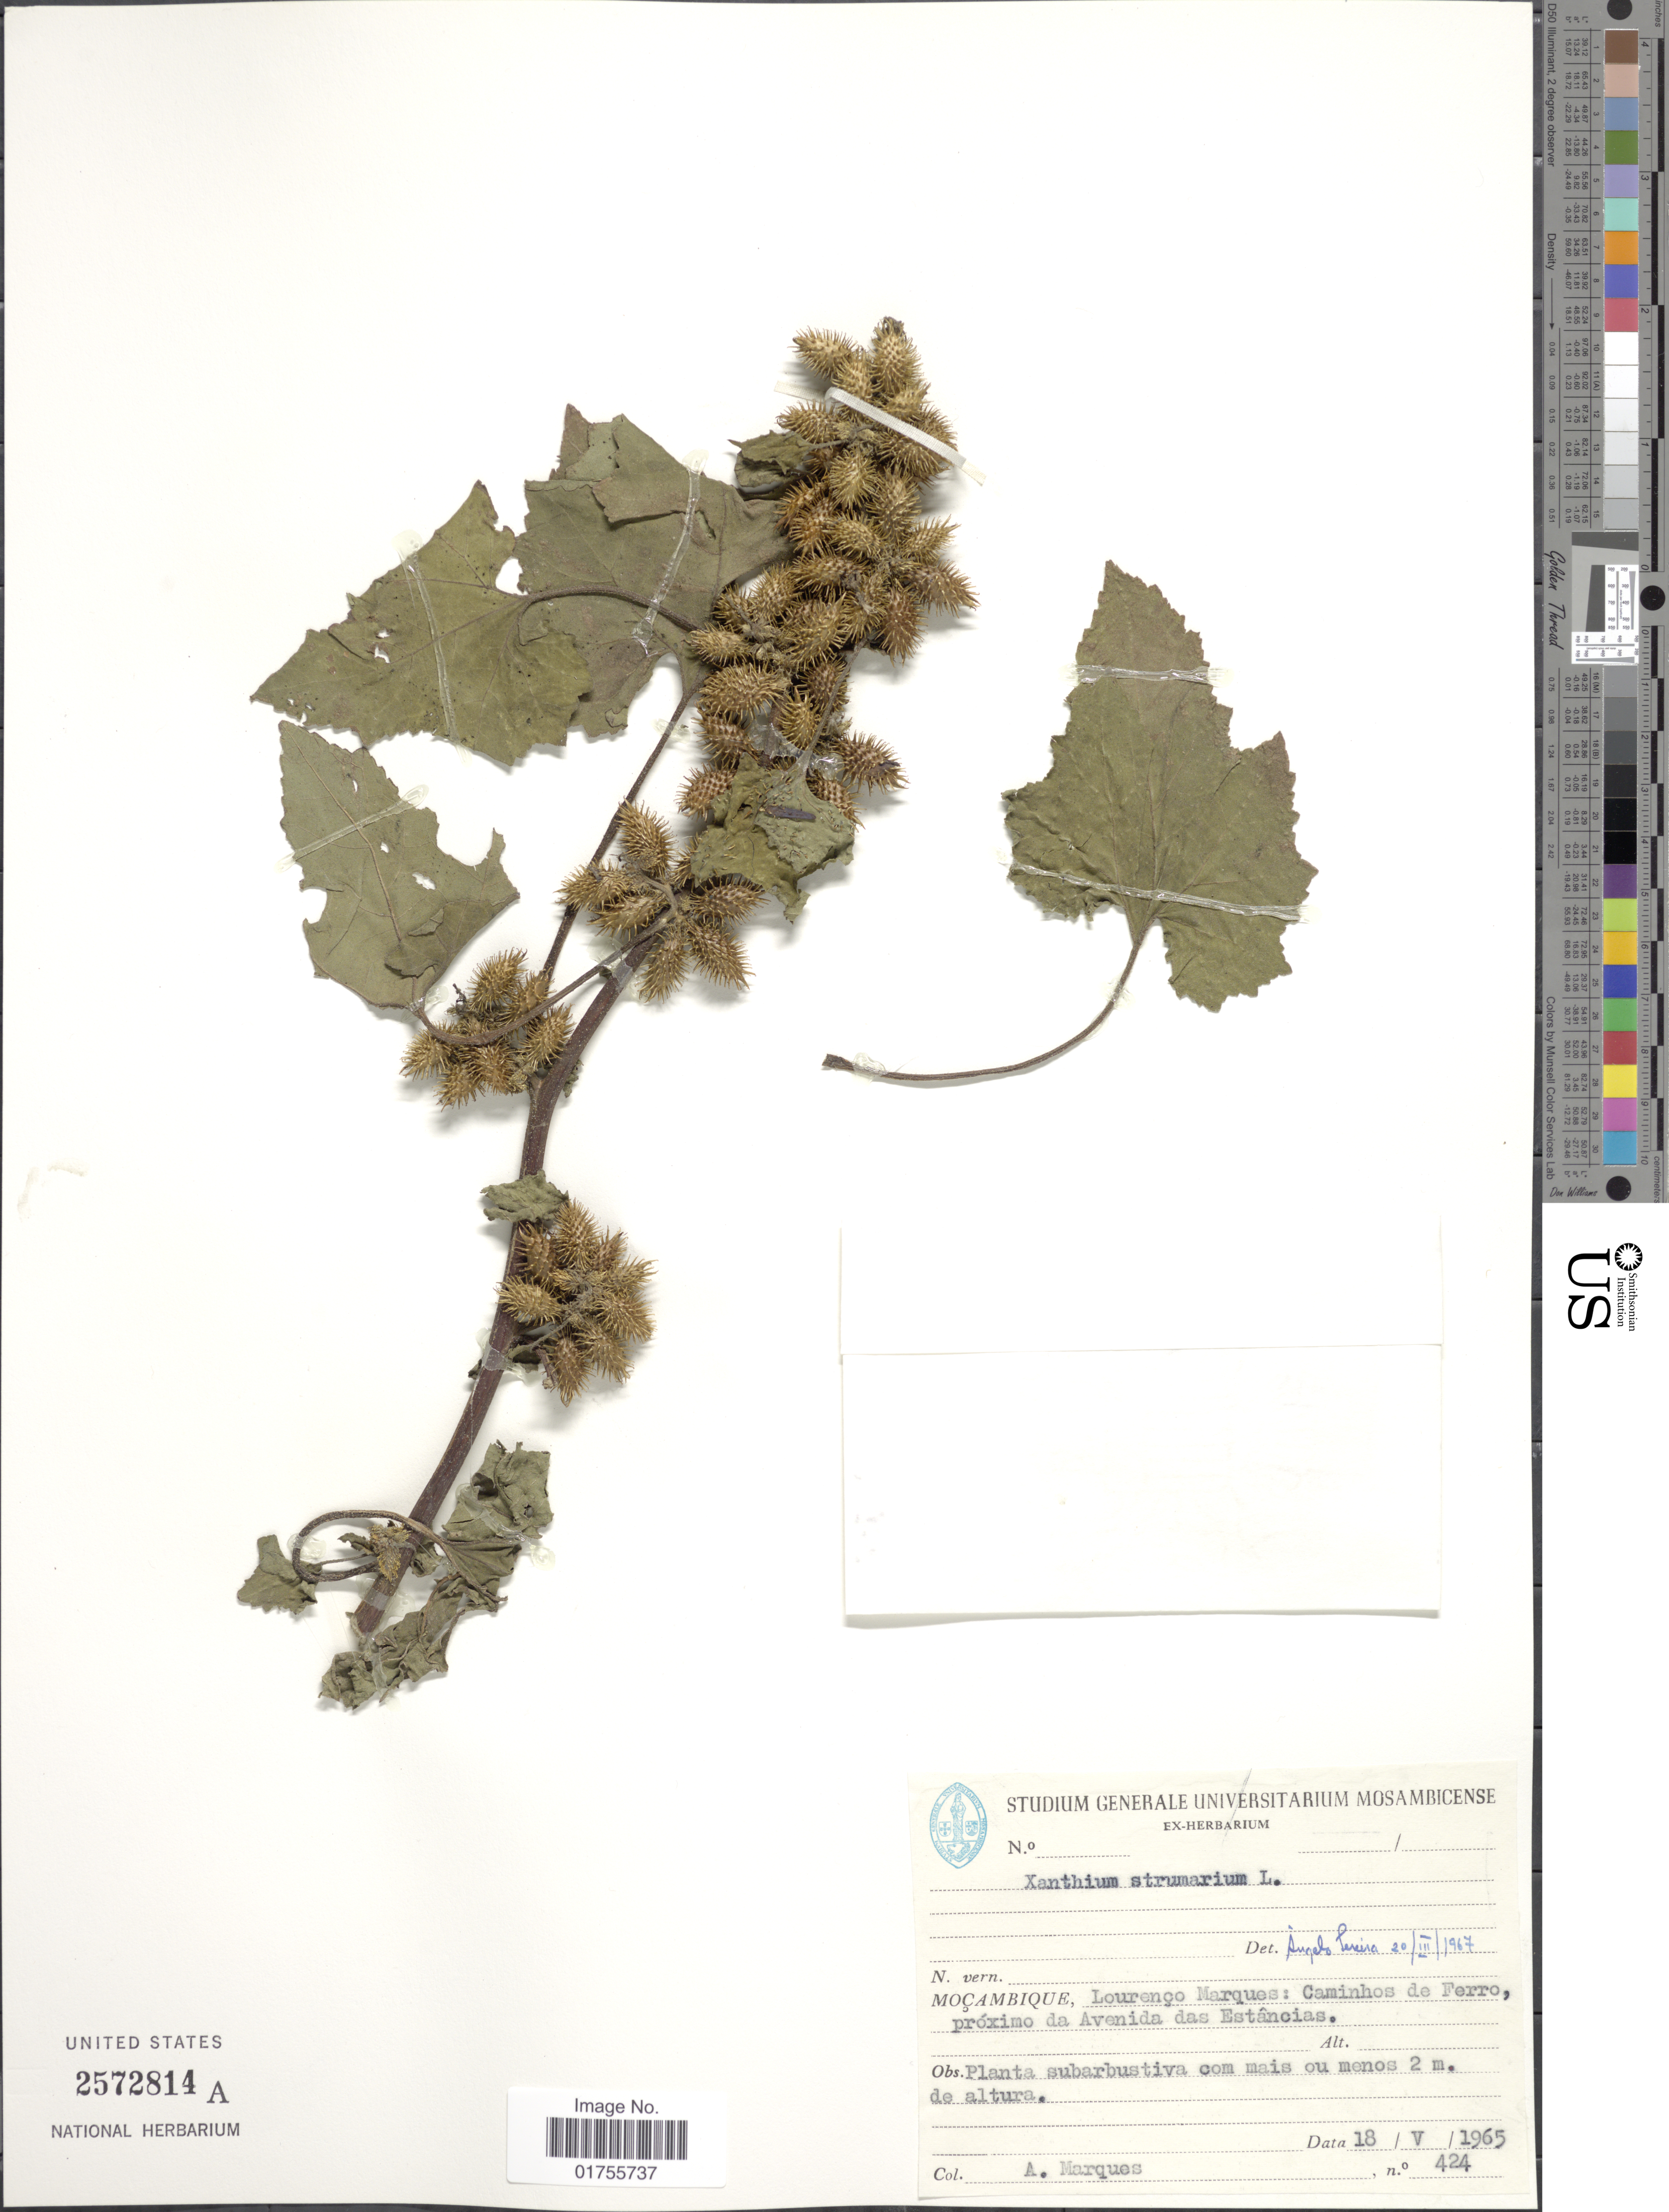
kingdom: Plantae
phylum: Tracheophyta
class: Magnoliopsida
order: Asterales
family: Asteraceae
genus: Xanthium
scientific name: Xanthium strumarium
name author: L.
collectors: A. Marques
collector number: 424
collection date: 1965-05-18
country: Mozambique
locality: Lourenço Marques: Caminhos de Ferro, próximo da Avenida das Estâncias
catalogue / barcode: US 2572814A